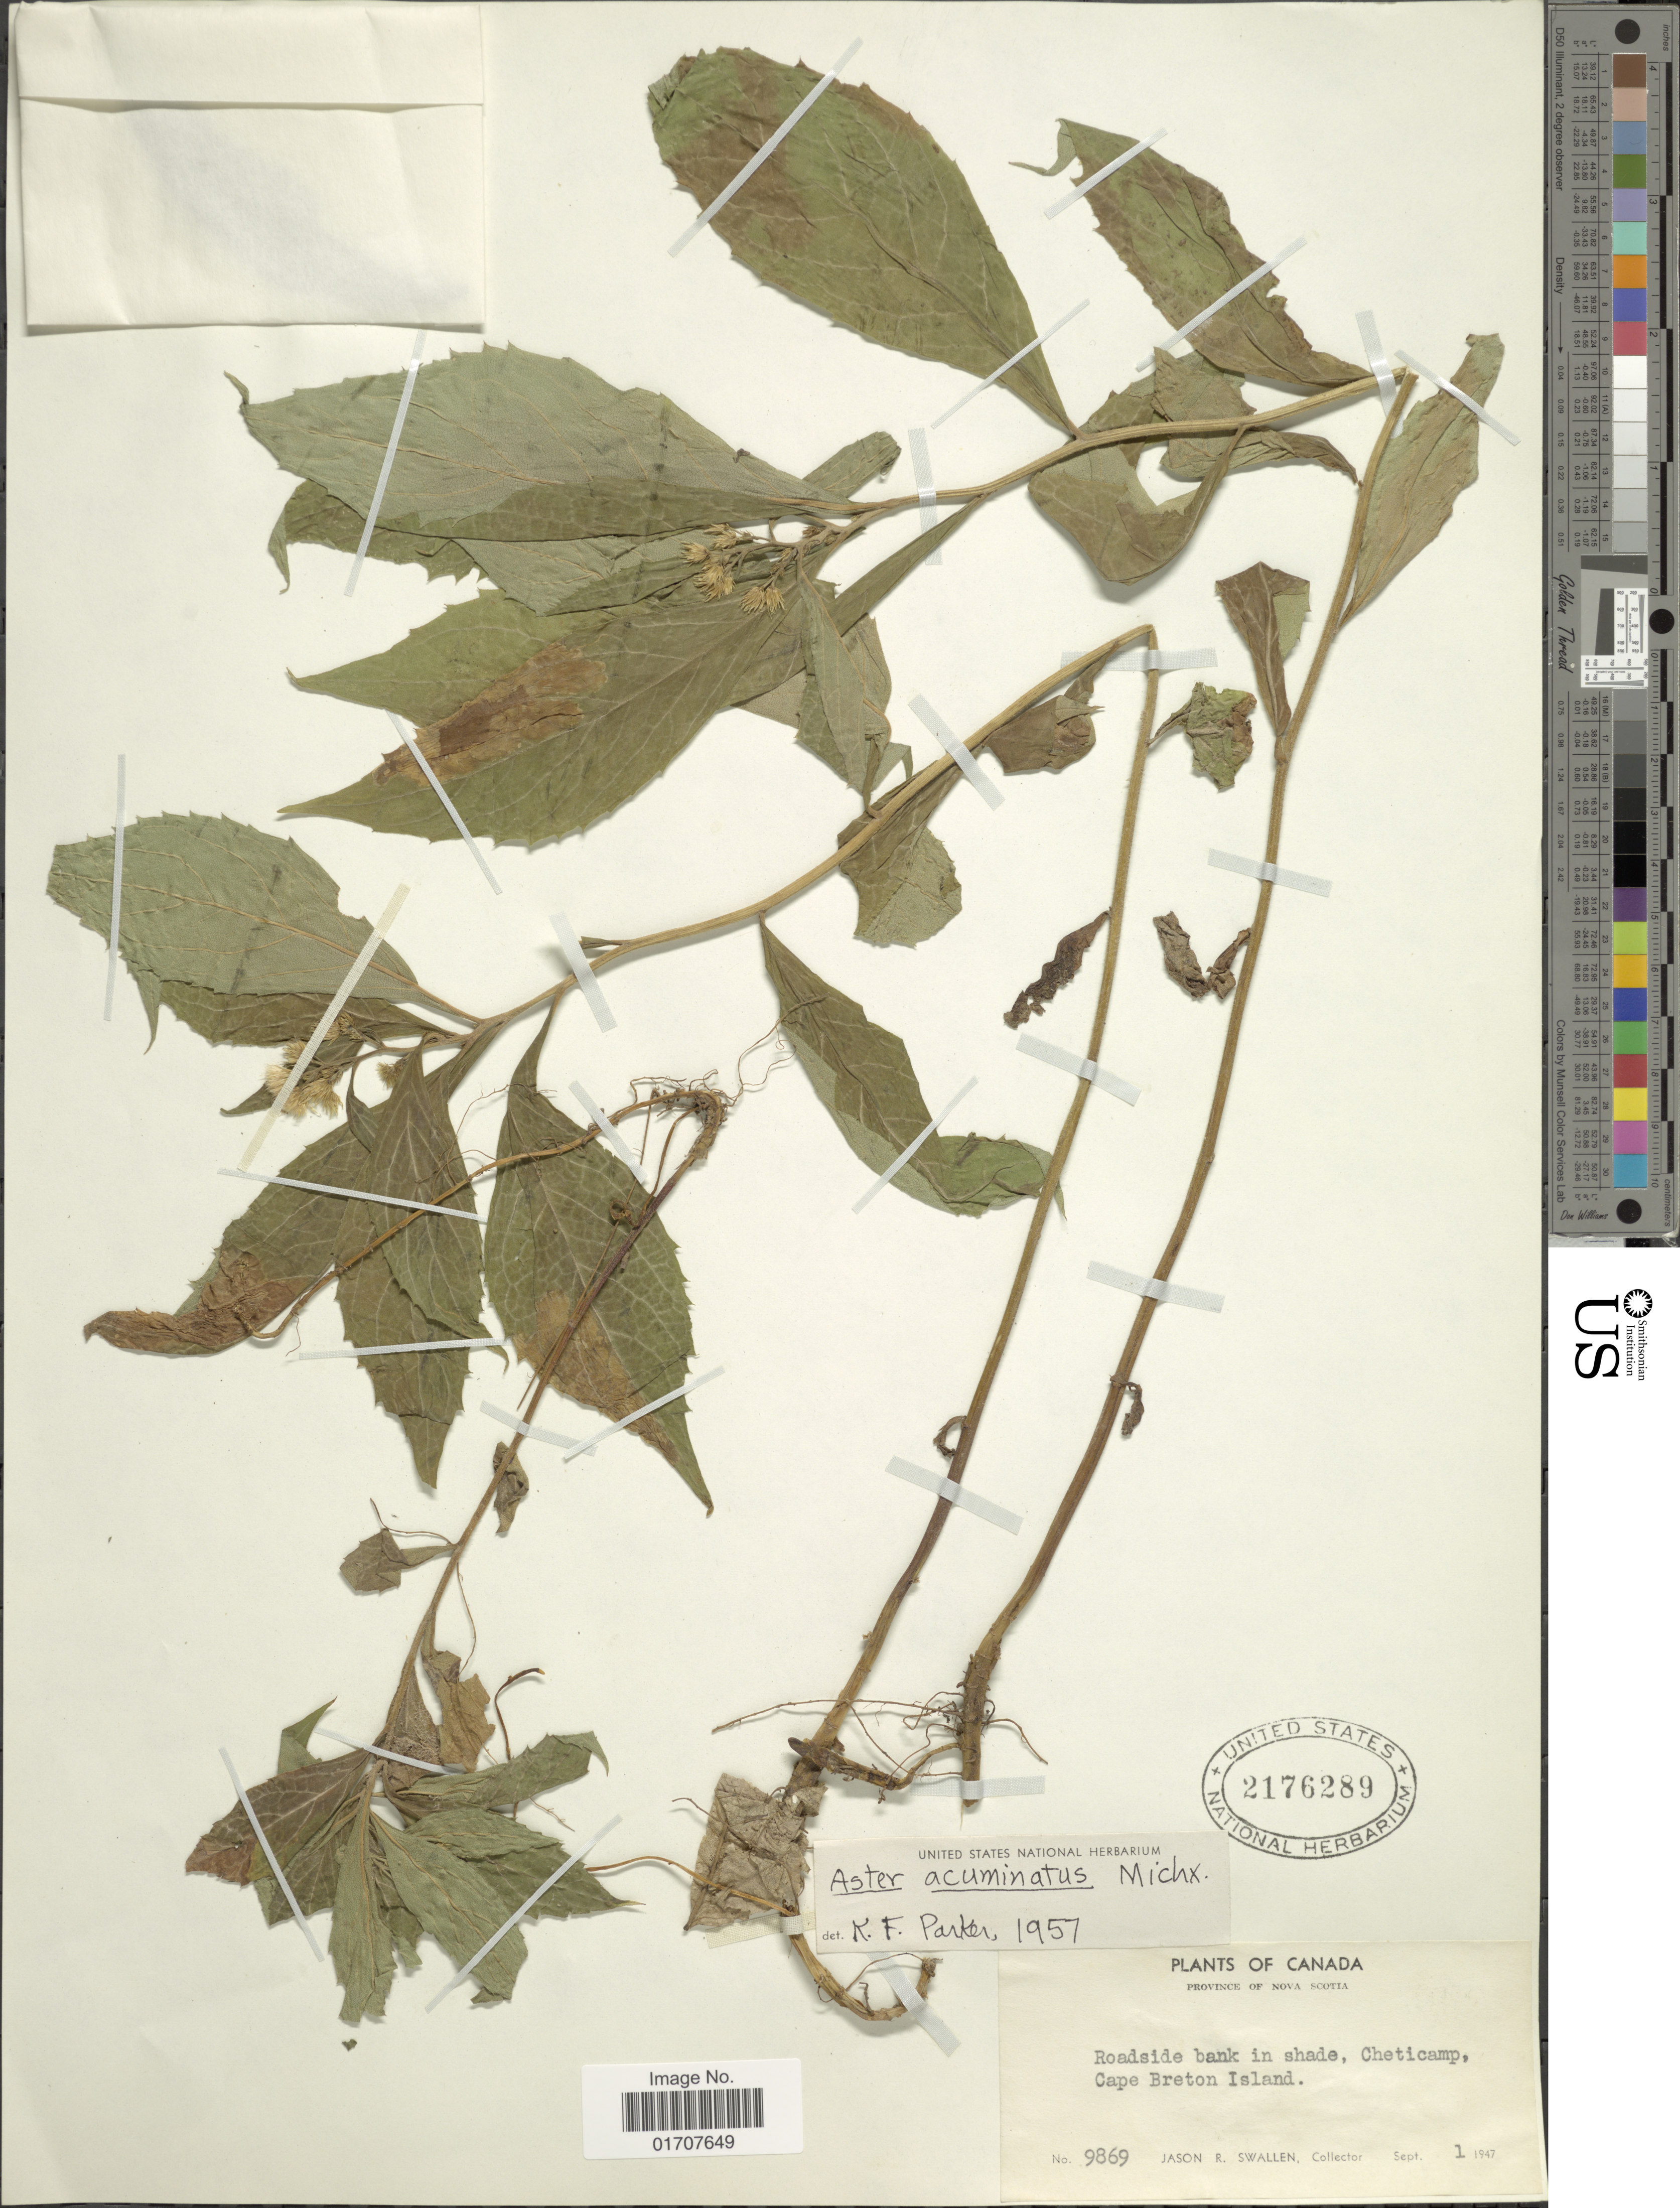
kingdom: Plantae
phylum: Tracheophyta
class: Magnoliopsida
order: Asterales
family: Asteraceae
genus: Oclemena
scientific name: Oclemena acuminata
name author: (Michx.) Greene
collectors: J. R. Swallen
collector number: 9896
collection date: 1947-09-01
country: Canada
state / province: Nova Scotia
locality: Roadside bank in shade, Cheticamp, Cape Breton Island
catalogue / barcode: US 2176289